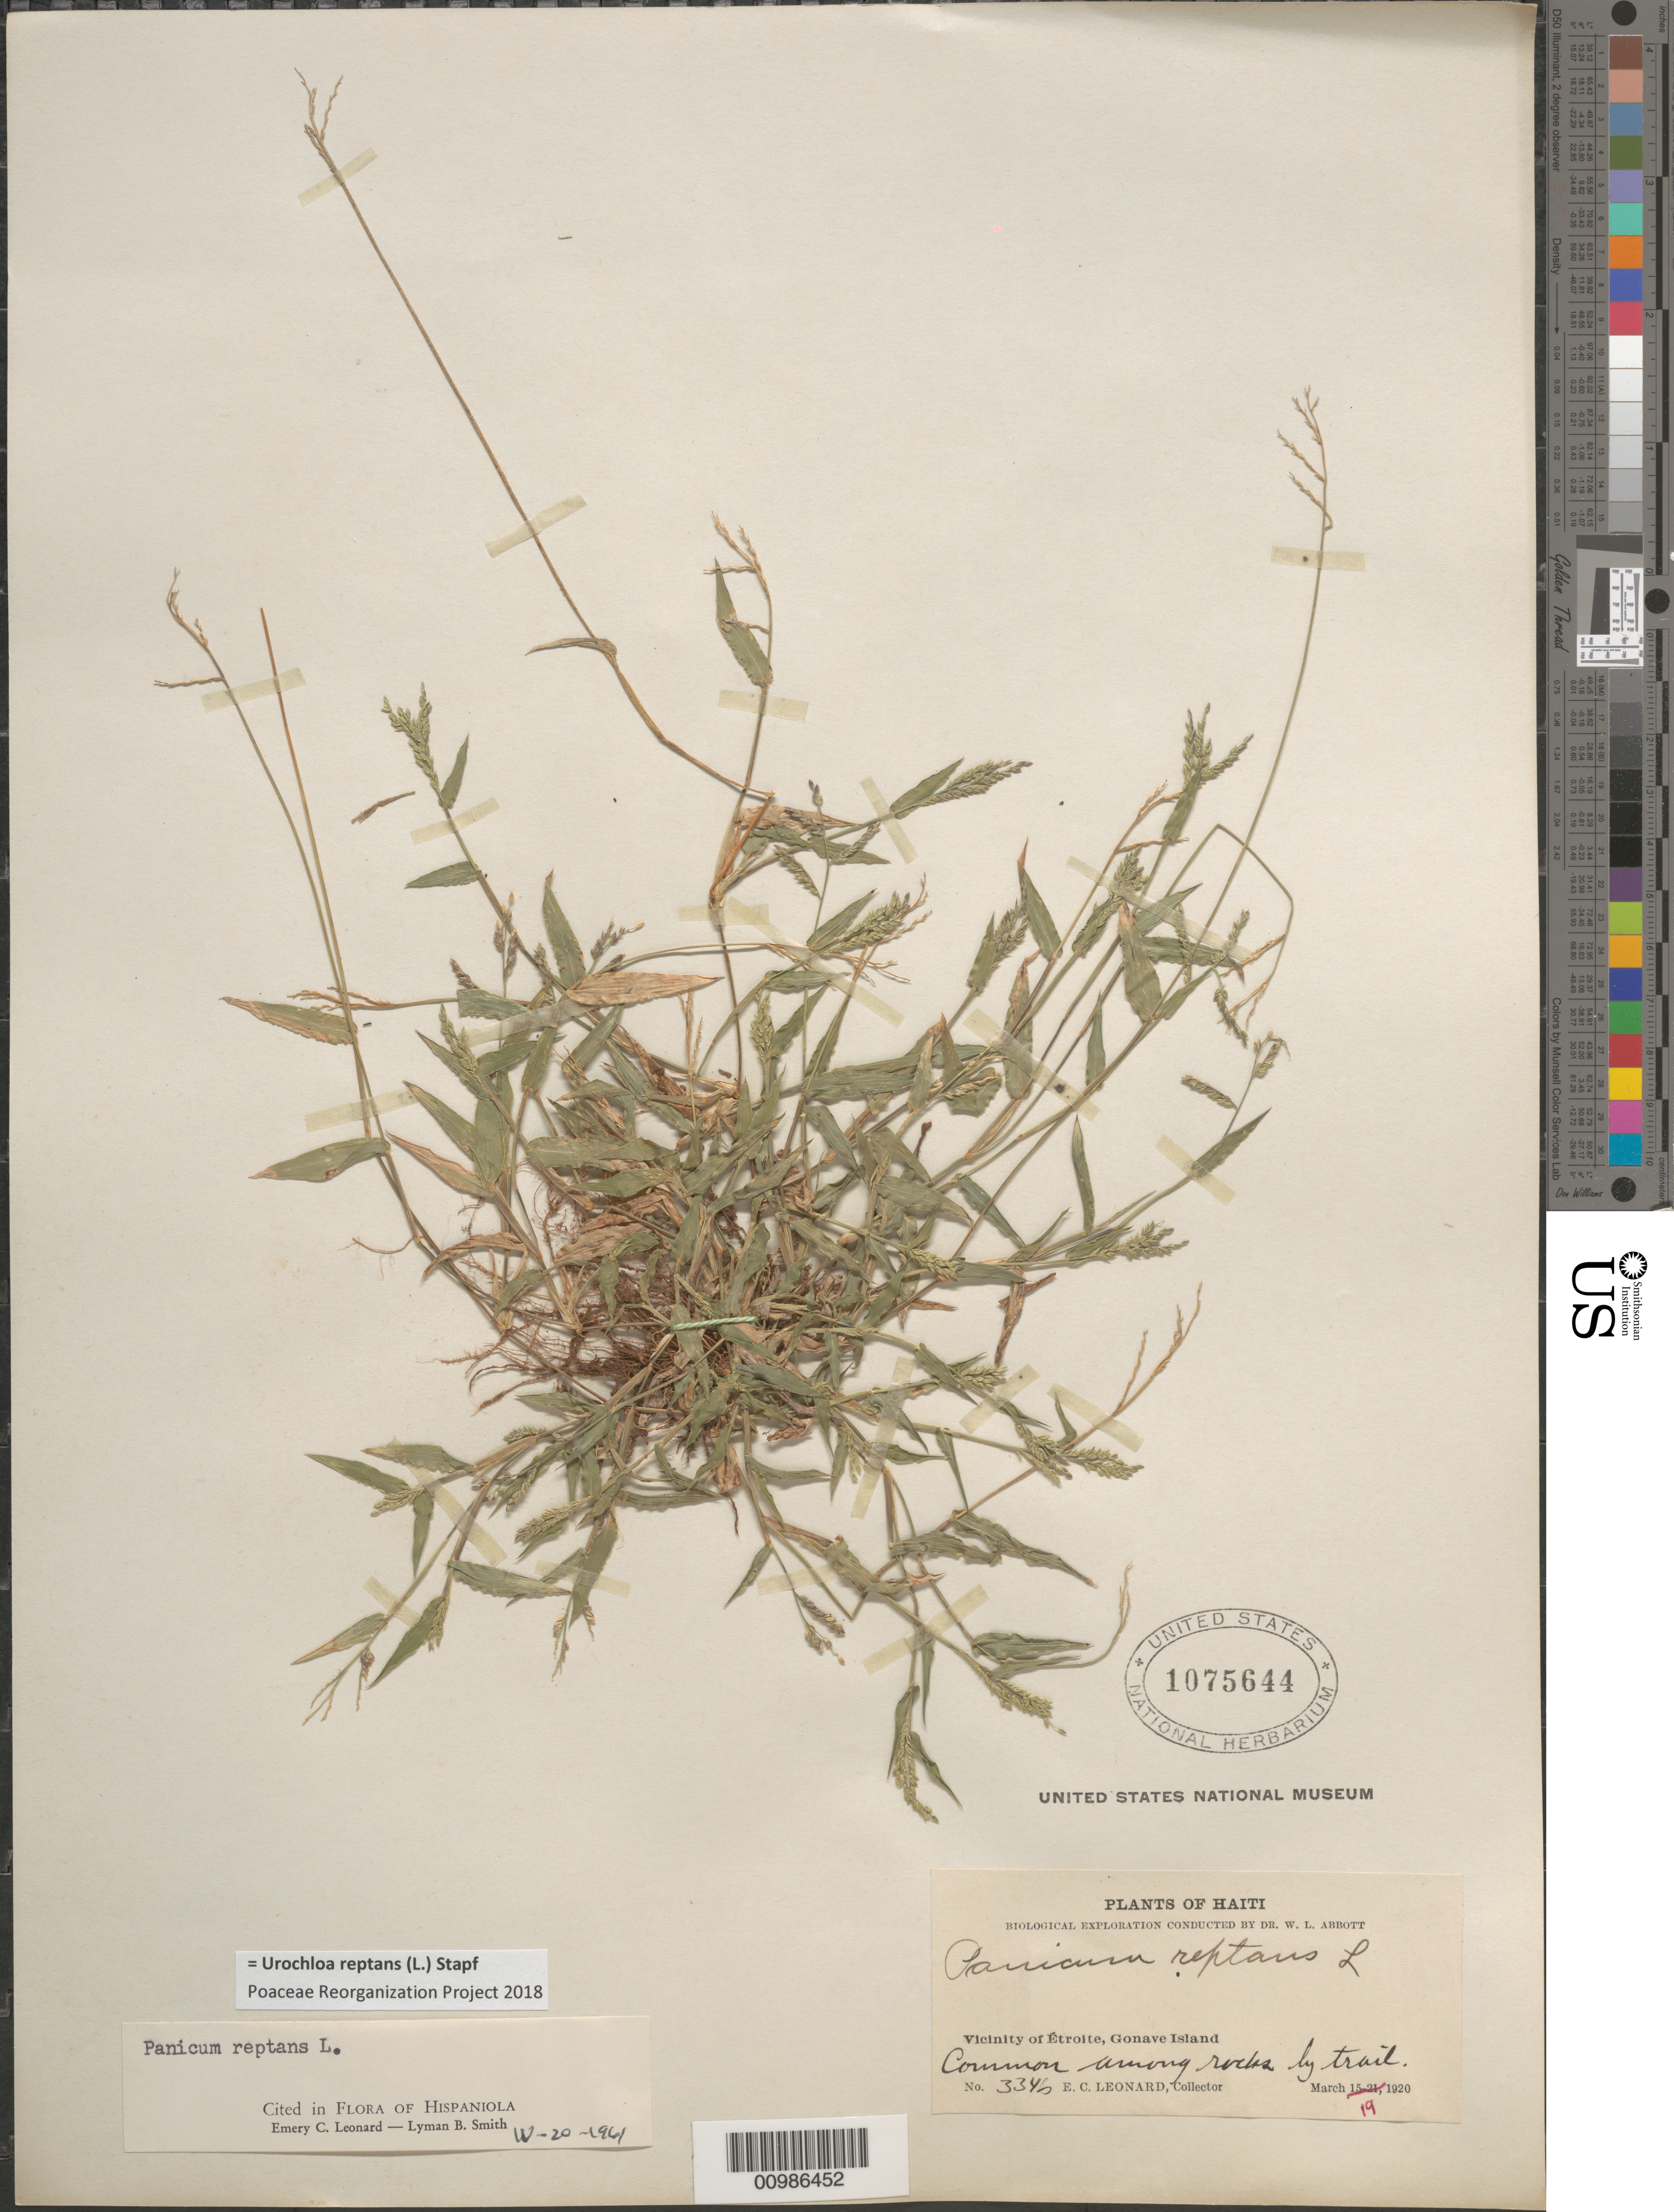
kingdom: Plantae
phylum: Tracheophyta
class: Liliopsida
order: Poales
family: Poaceae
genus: Brachiaria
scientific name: Brachiaria reptans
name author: (L.) C.E. Hubb. & C.A. Gardner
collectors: E. C. Leonard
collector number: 3346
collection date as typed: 19 Mar 1920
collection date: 1920-03-19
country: Haiti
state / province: Óuest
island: Hispaniola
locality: Gonave Island, Vicinity of Etroite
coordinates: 0 N, 0 E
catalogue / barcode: US 1075644